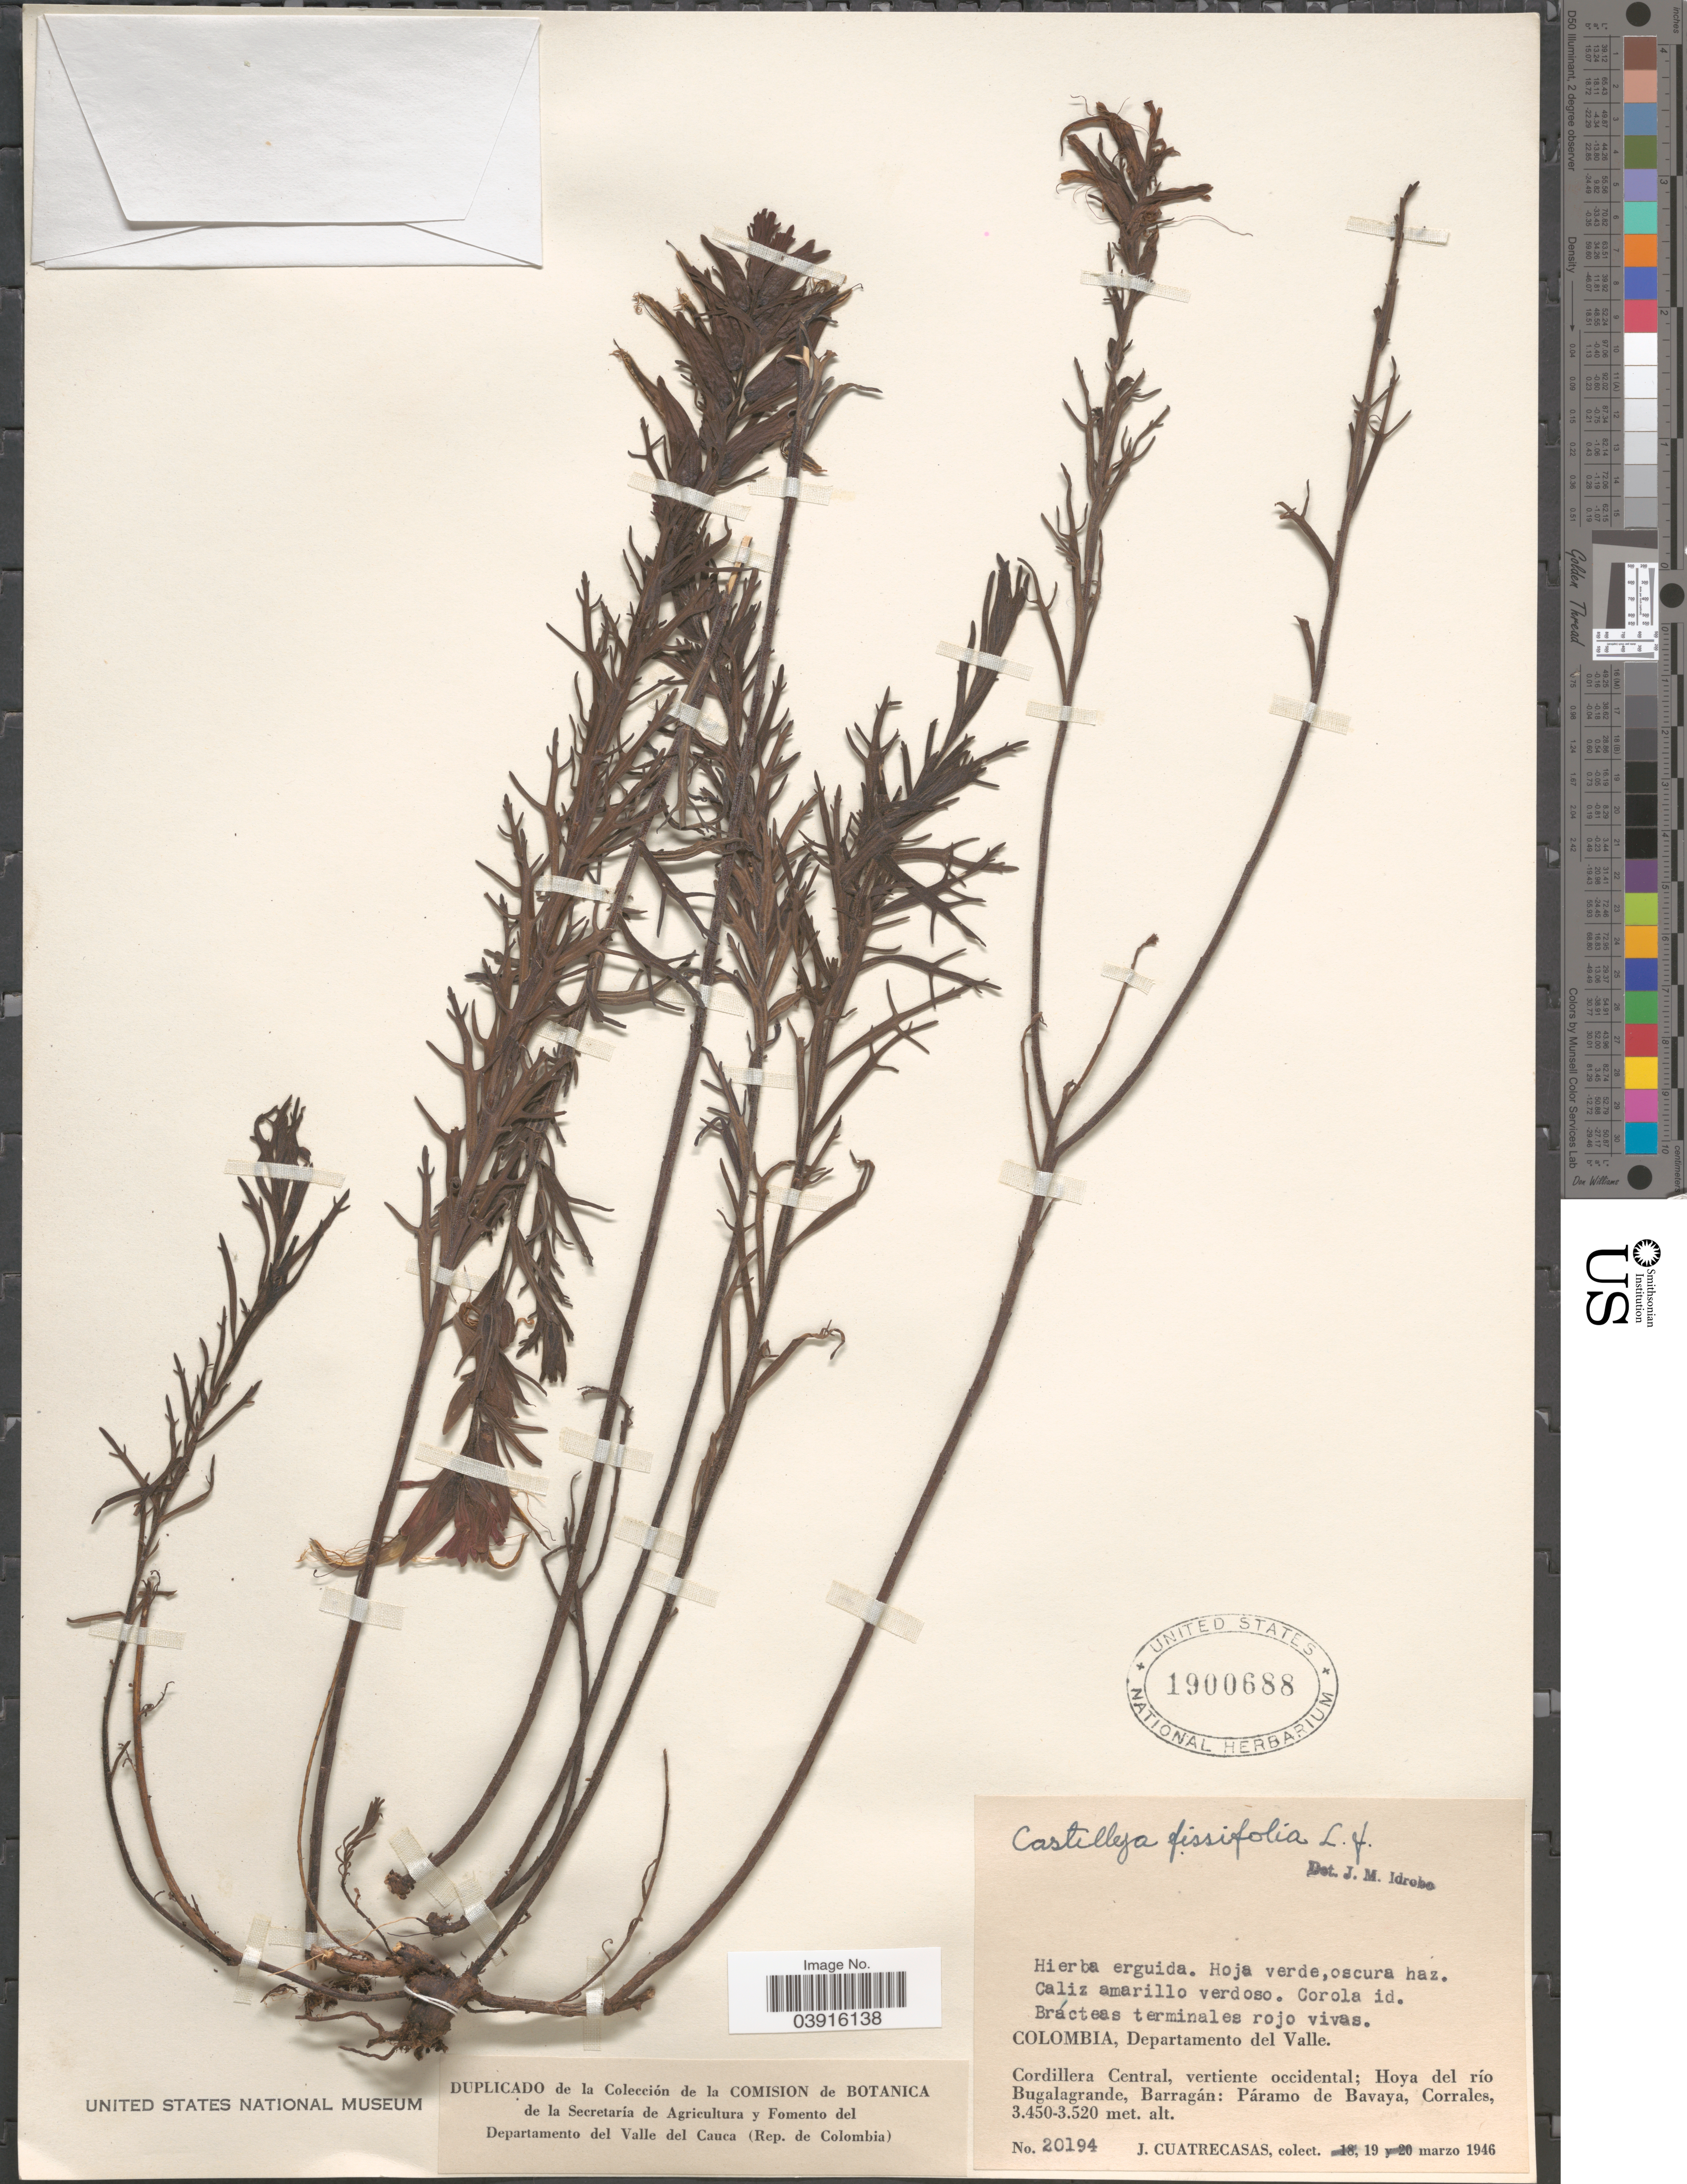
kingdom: Plantae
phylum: Tracheophyta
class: Magnoliopsida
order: Lamiales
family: Orobanchaceae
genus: Castilleja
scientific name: Castilleja fissifolia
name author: L. f.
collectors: J. Cuatrecasas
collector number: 20194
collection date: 1946-03-19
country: Colombia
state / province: Valle del Cauca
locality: Departamento del Valle. Cordillera Central, vertiente occidental; Hoya del río Bugalagrande, Barragán: Páramo de Bavaya, Corrales.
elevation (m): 3450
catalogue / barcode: US 1900688